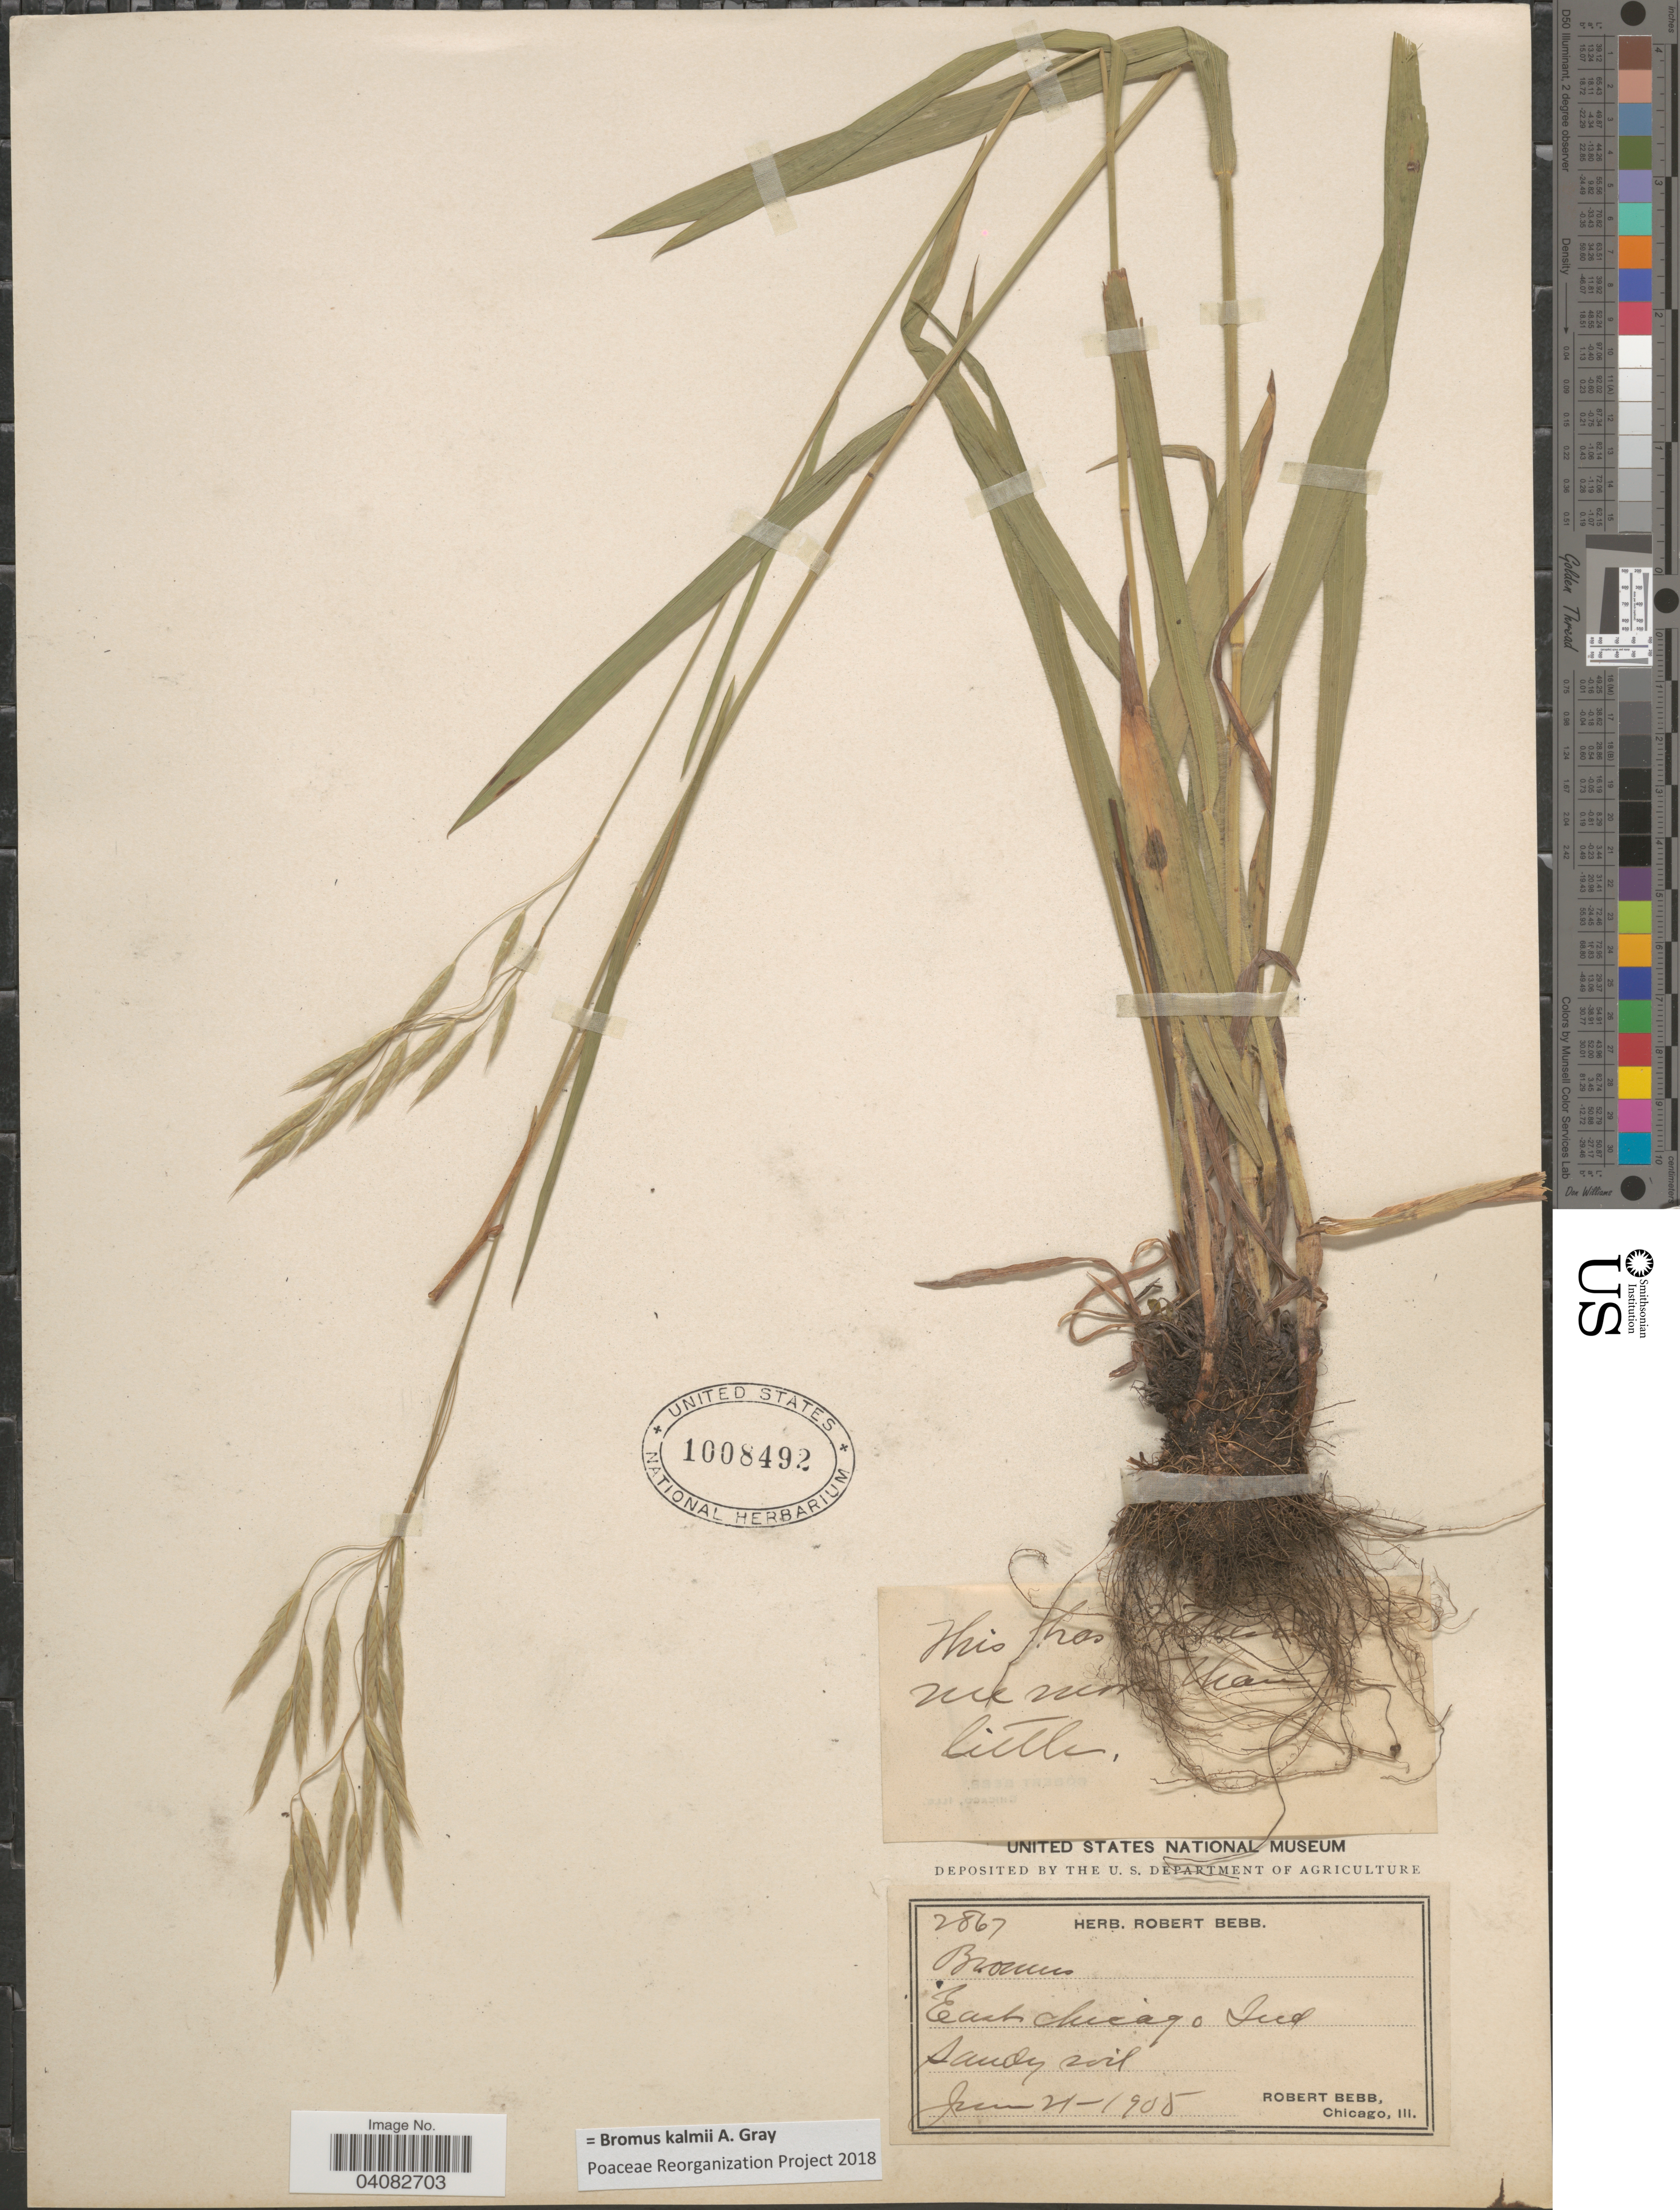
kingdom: Plantae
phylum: Tracheophyta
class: Liliopsida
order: Poales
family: Poaceae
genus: Bromus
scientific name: Bromus kalmii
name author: A. Gray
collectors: R. Bebb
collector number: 2867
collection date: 1905-06-21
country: United States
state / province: Illinois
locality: East Chicago.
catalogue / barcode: US 1008492